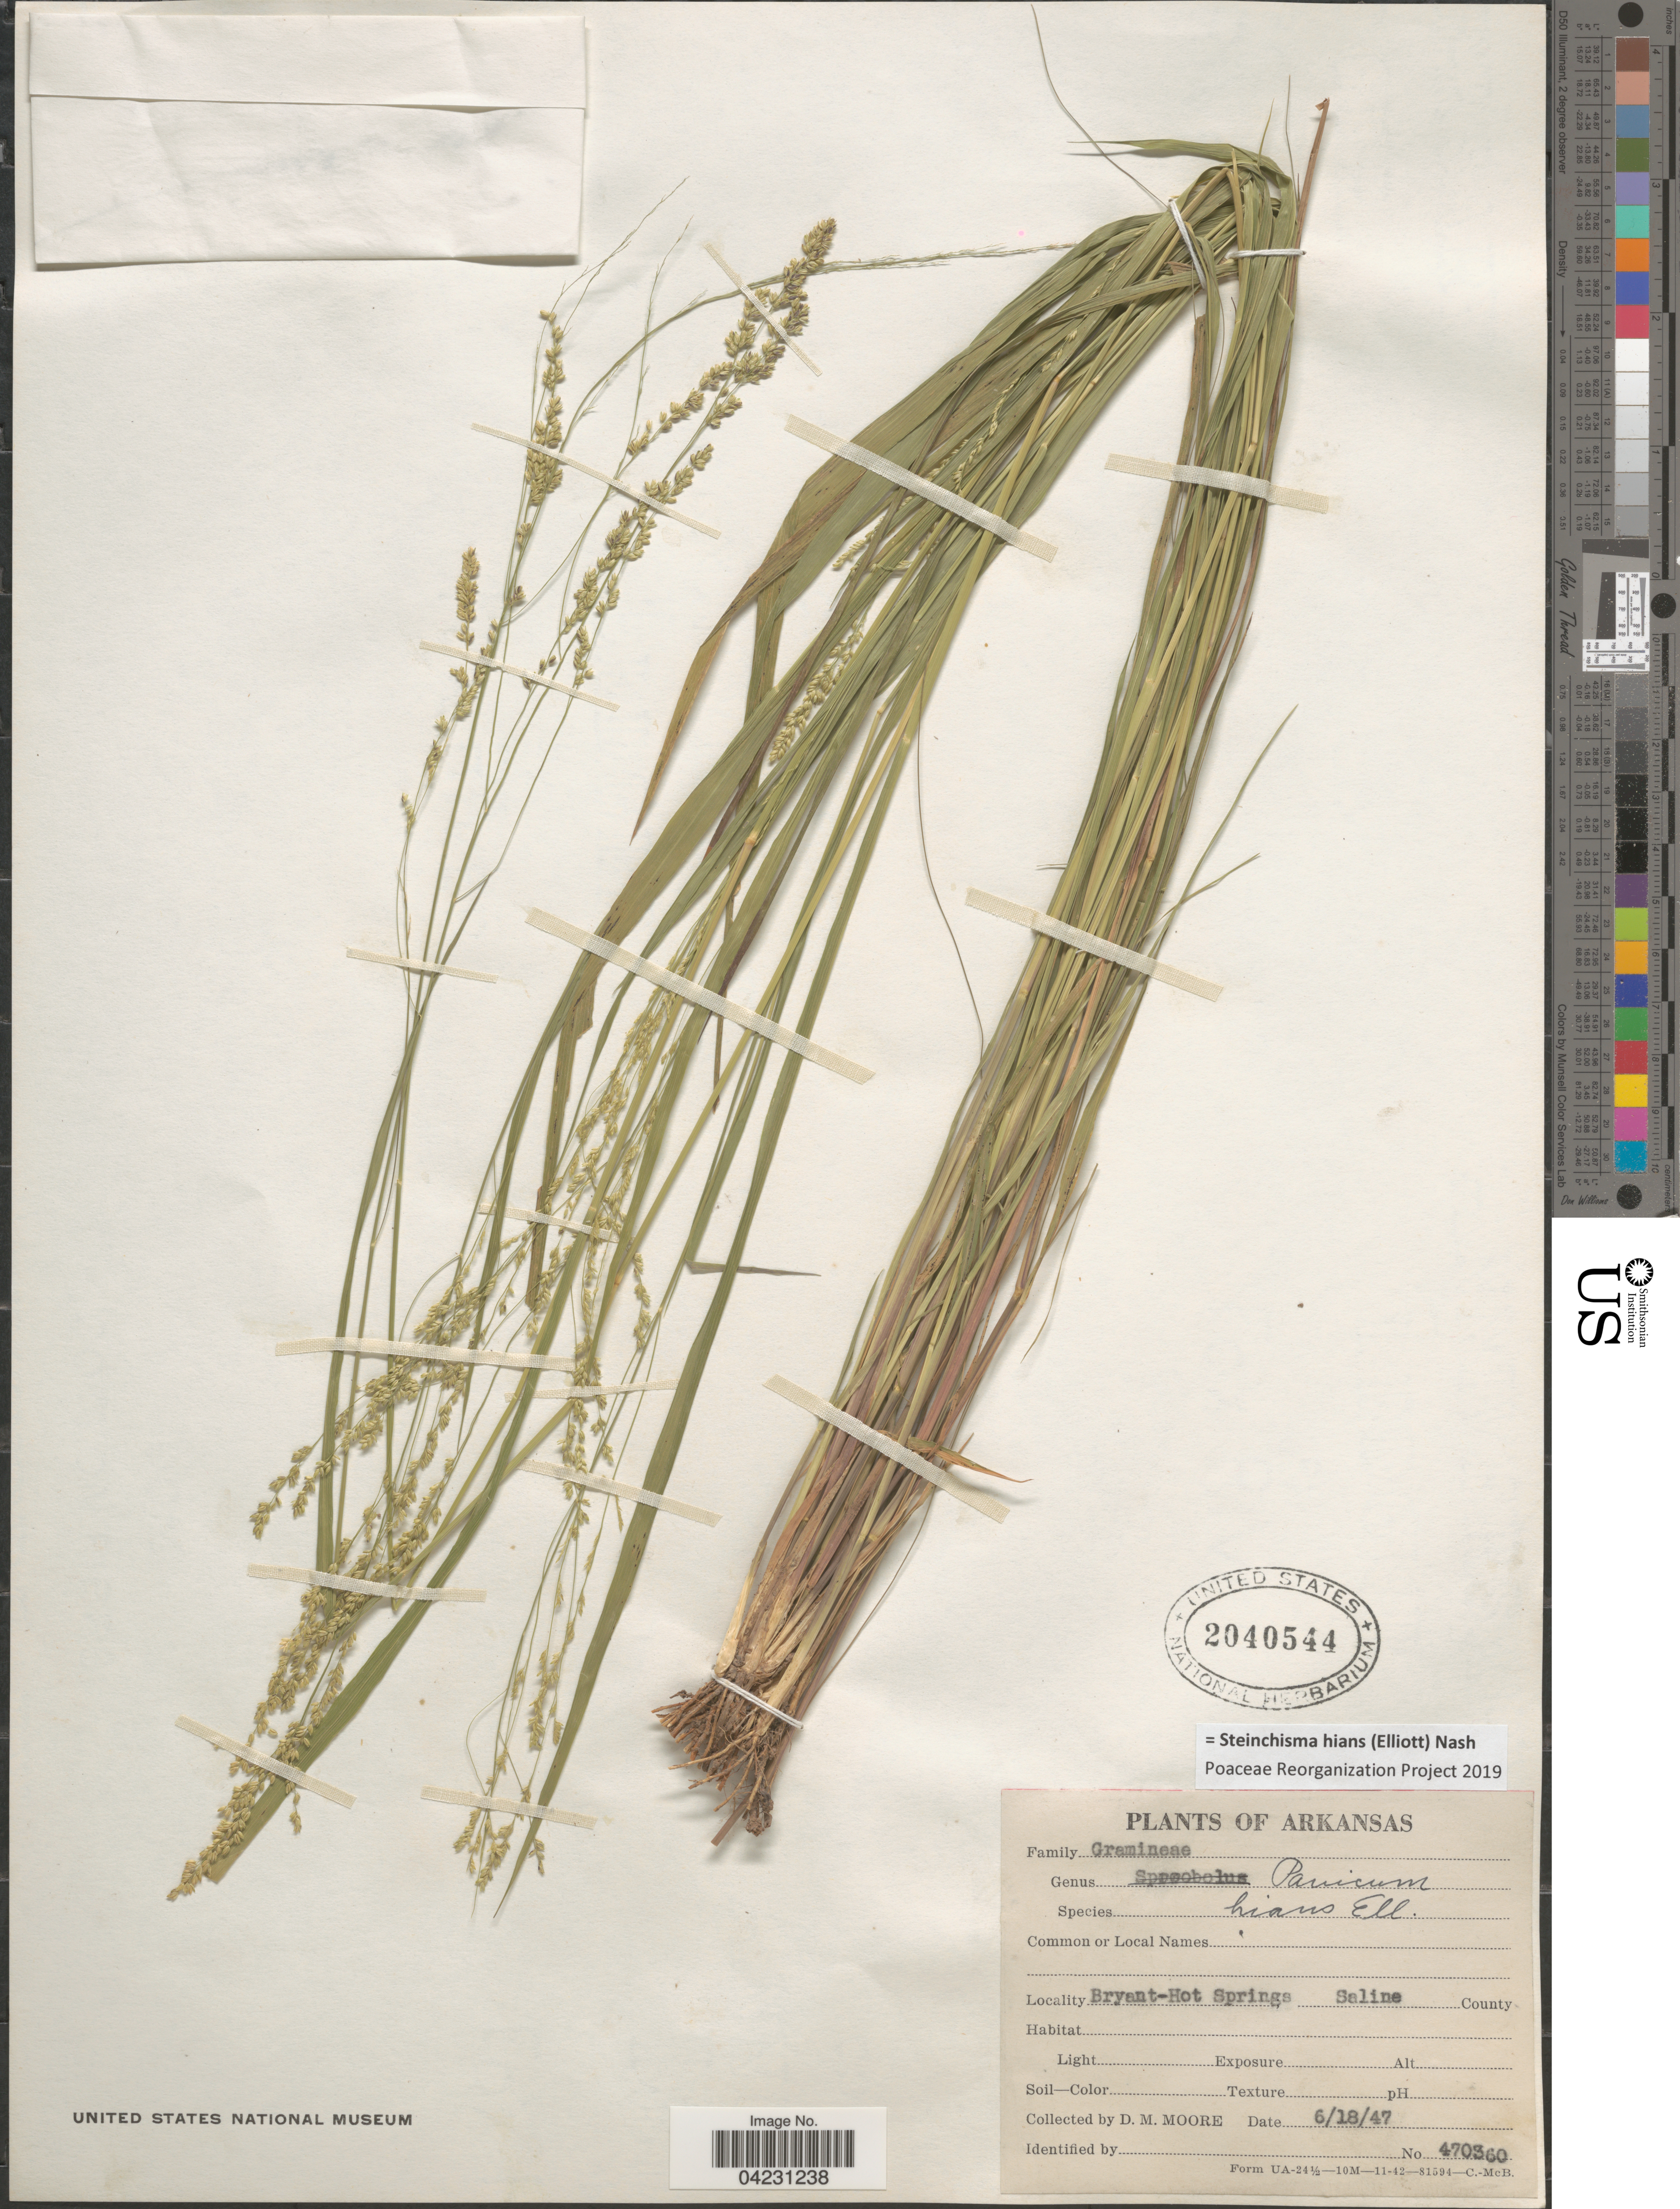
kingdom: Plantae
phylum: Tracheophyta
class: Liliopsida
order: Poales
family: Poaceae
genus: Steinchisma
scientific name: Steinchisma hians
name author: (Elliott) Nash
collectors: D. Moore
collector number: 470360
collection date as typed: Transcribed d/m/y: 18/6/47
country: United States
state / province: Arkansas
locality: Bryant-Hot Springs; Saline County.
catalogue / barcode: US 2040544